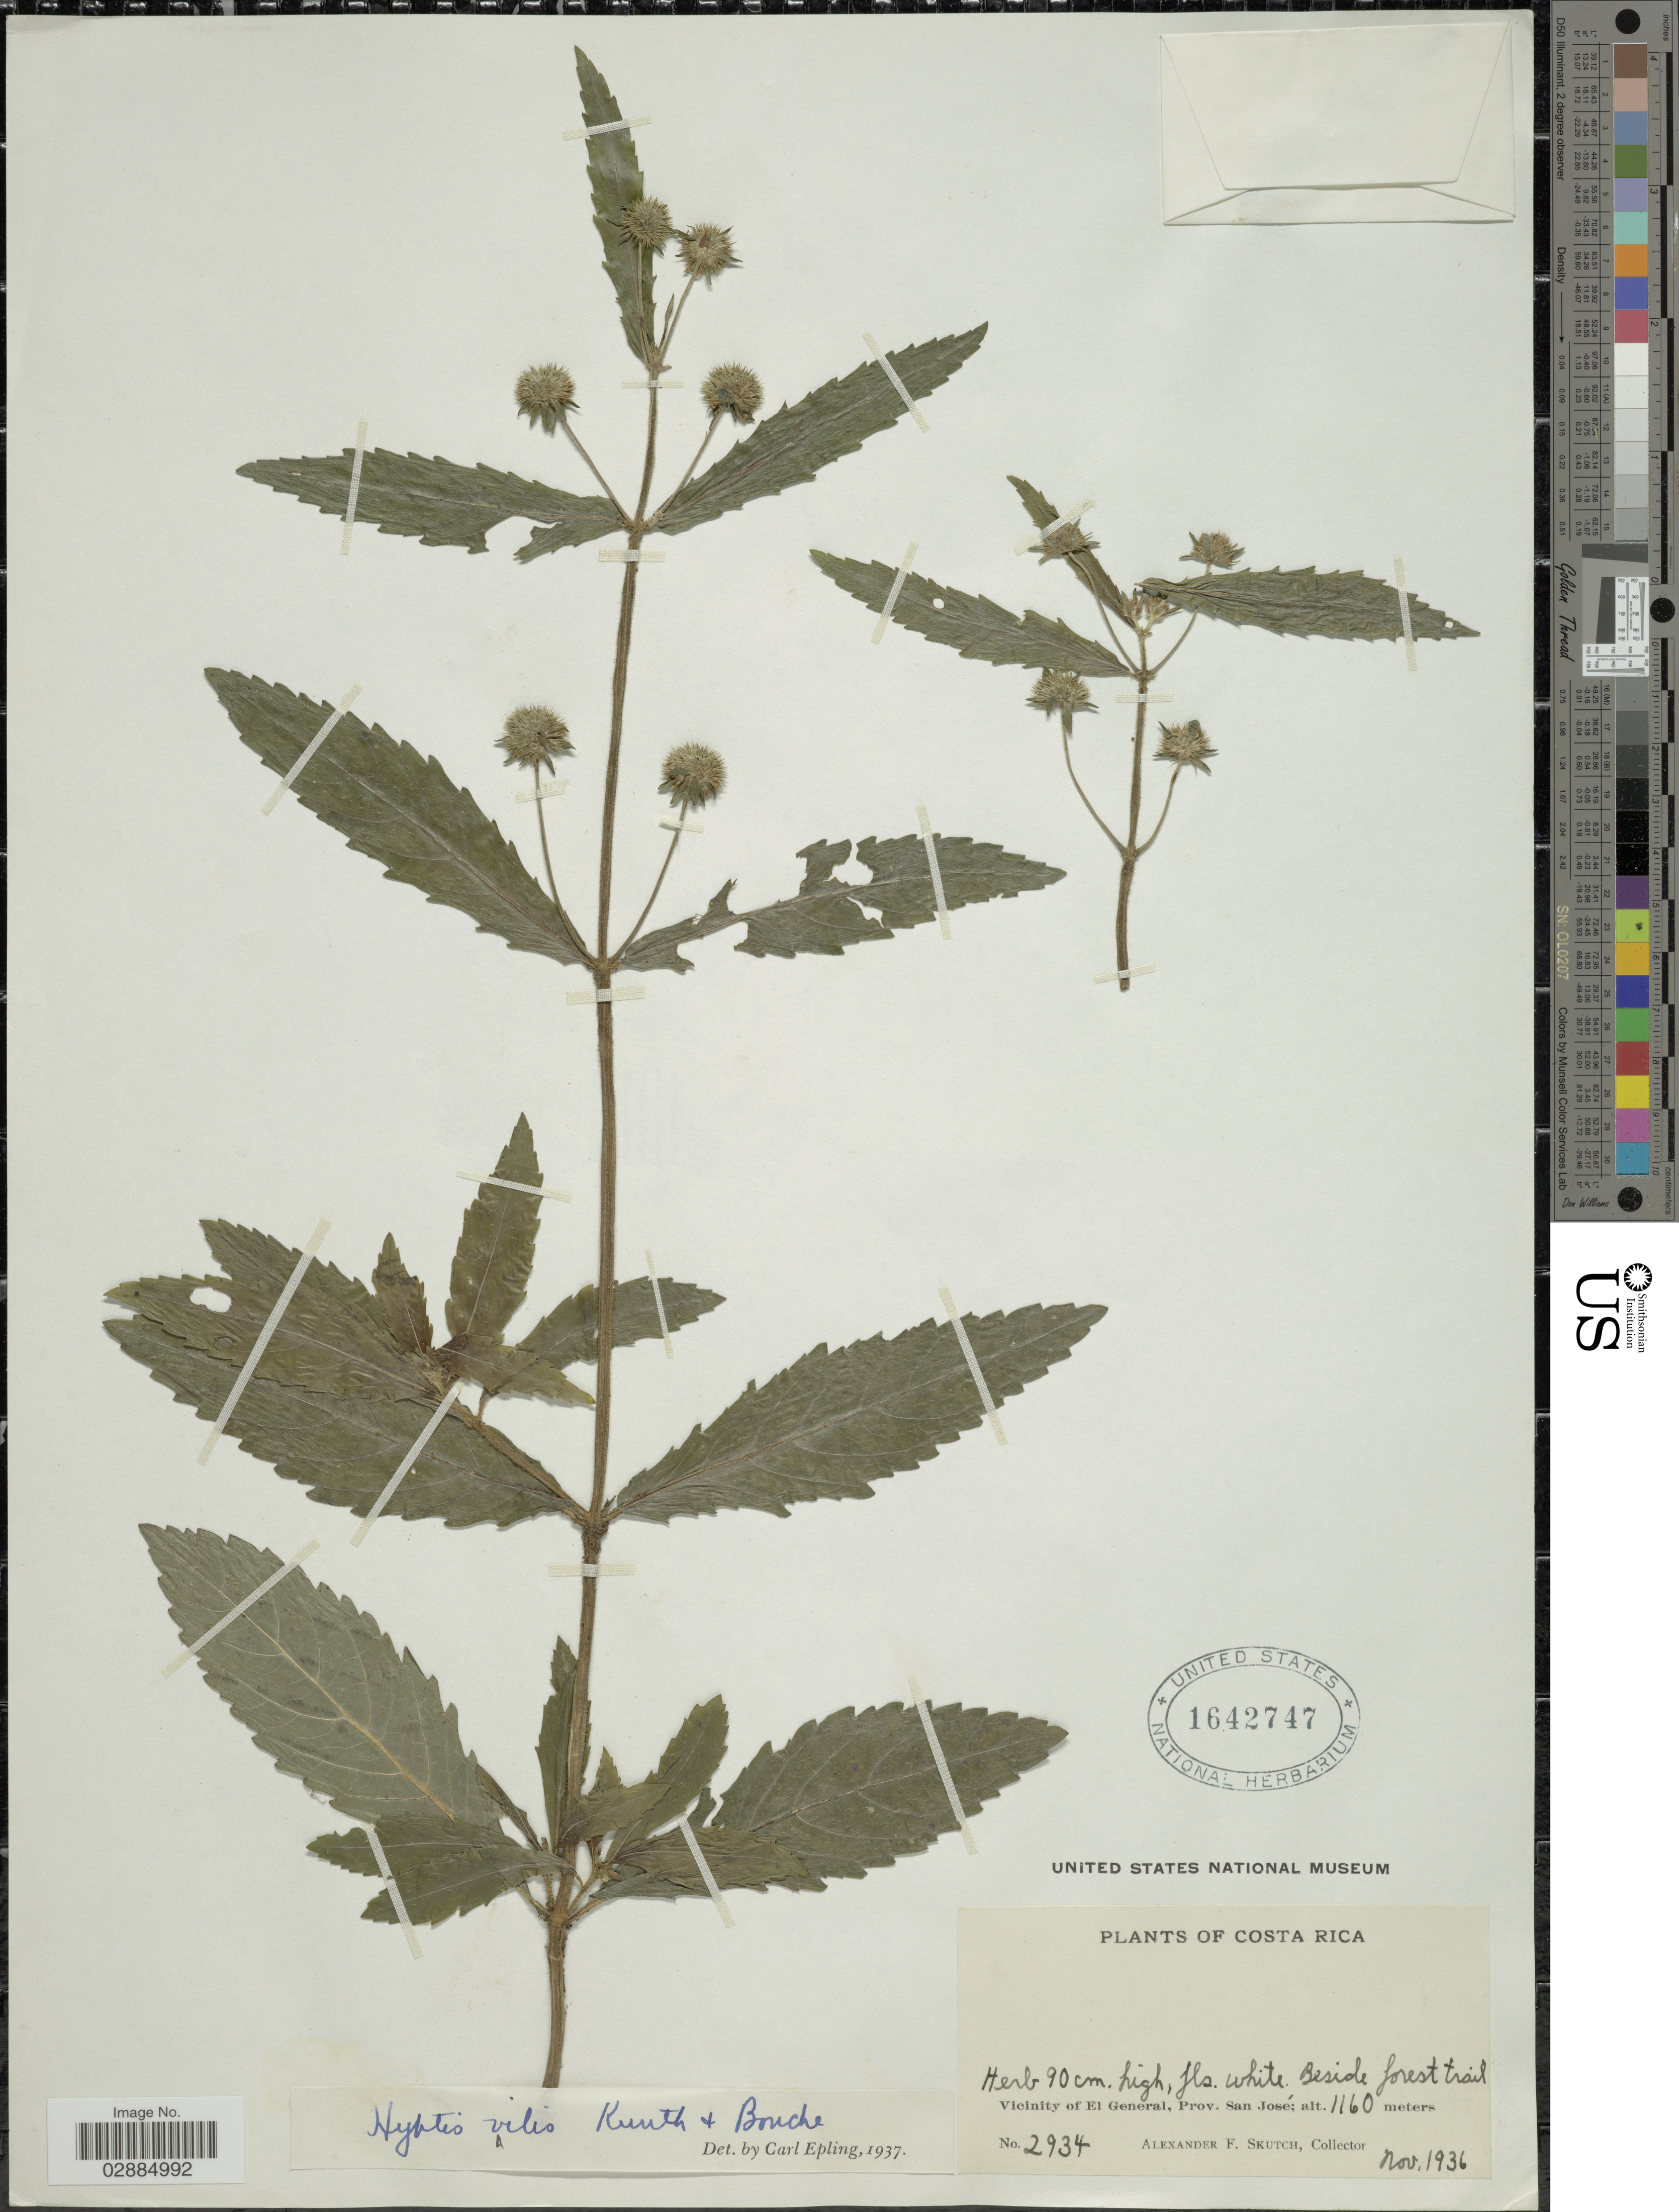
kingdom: Plantae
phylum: Tracheophyta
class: Magnoliopsida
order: Lamiales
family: Lamiaceae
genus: Hyptis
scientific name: Hyptis vilis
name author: Kunth & C.D. Bouché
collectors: A. F. Skutch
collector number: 2934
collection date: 1936-11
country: Costa Rica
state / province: San José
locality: Vicinity of El General, Prov. San José.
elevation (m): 1160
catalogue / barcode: US 1642747